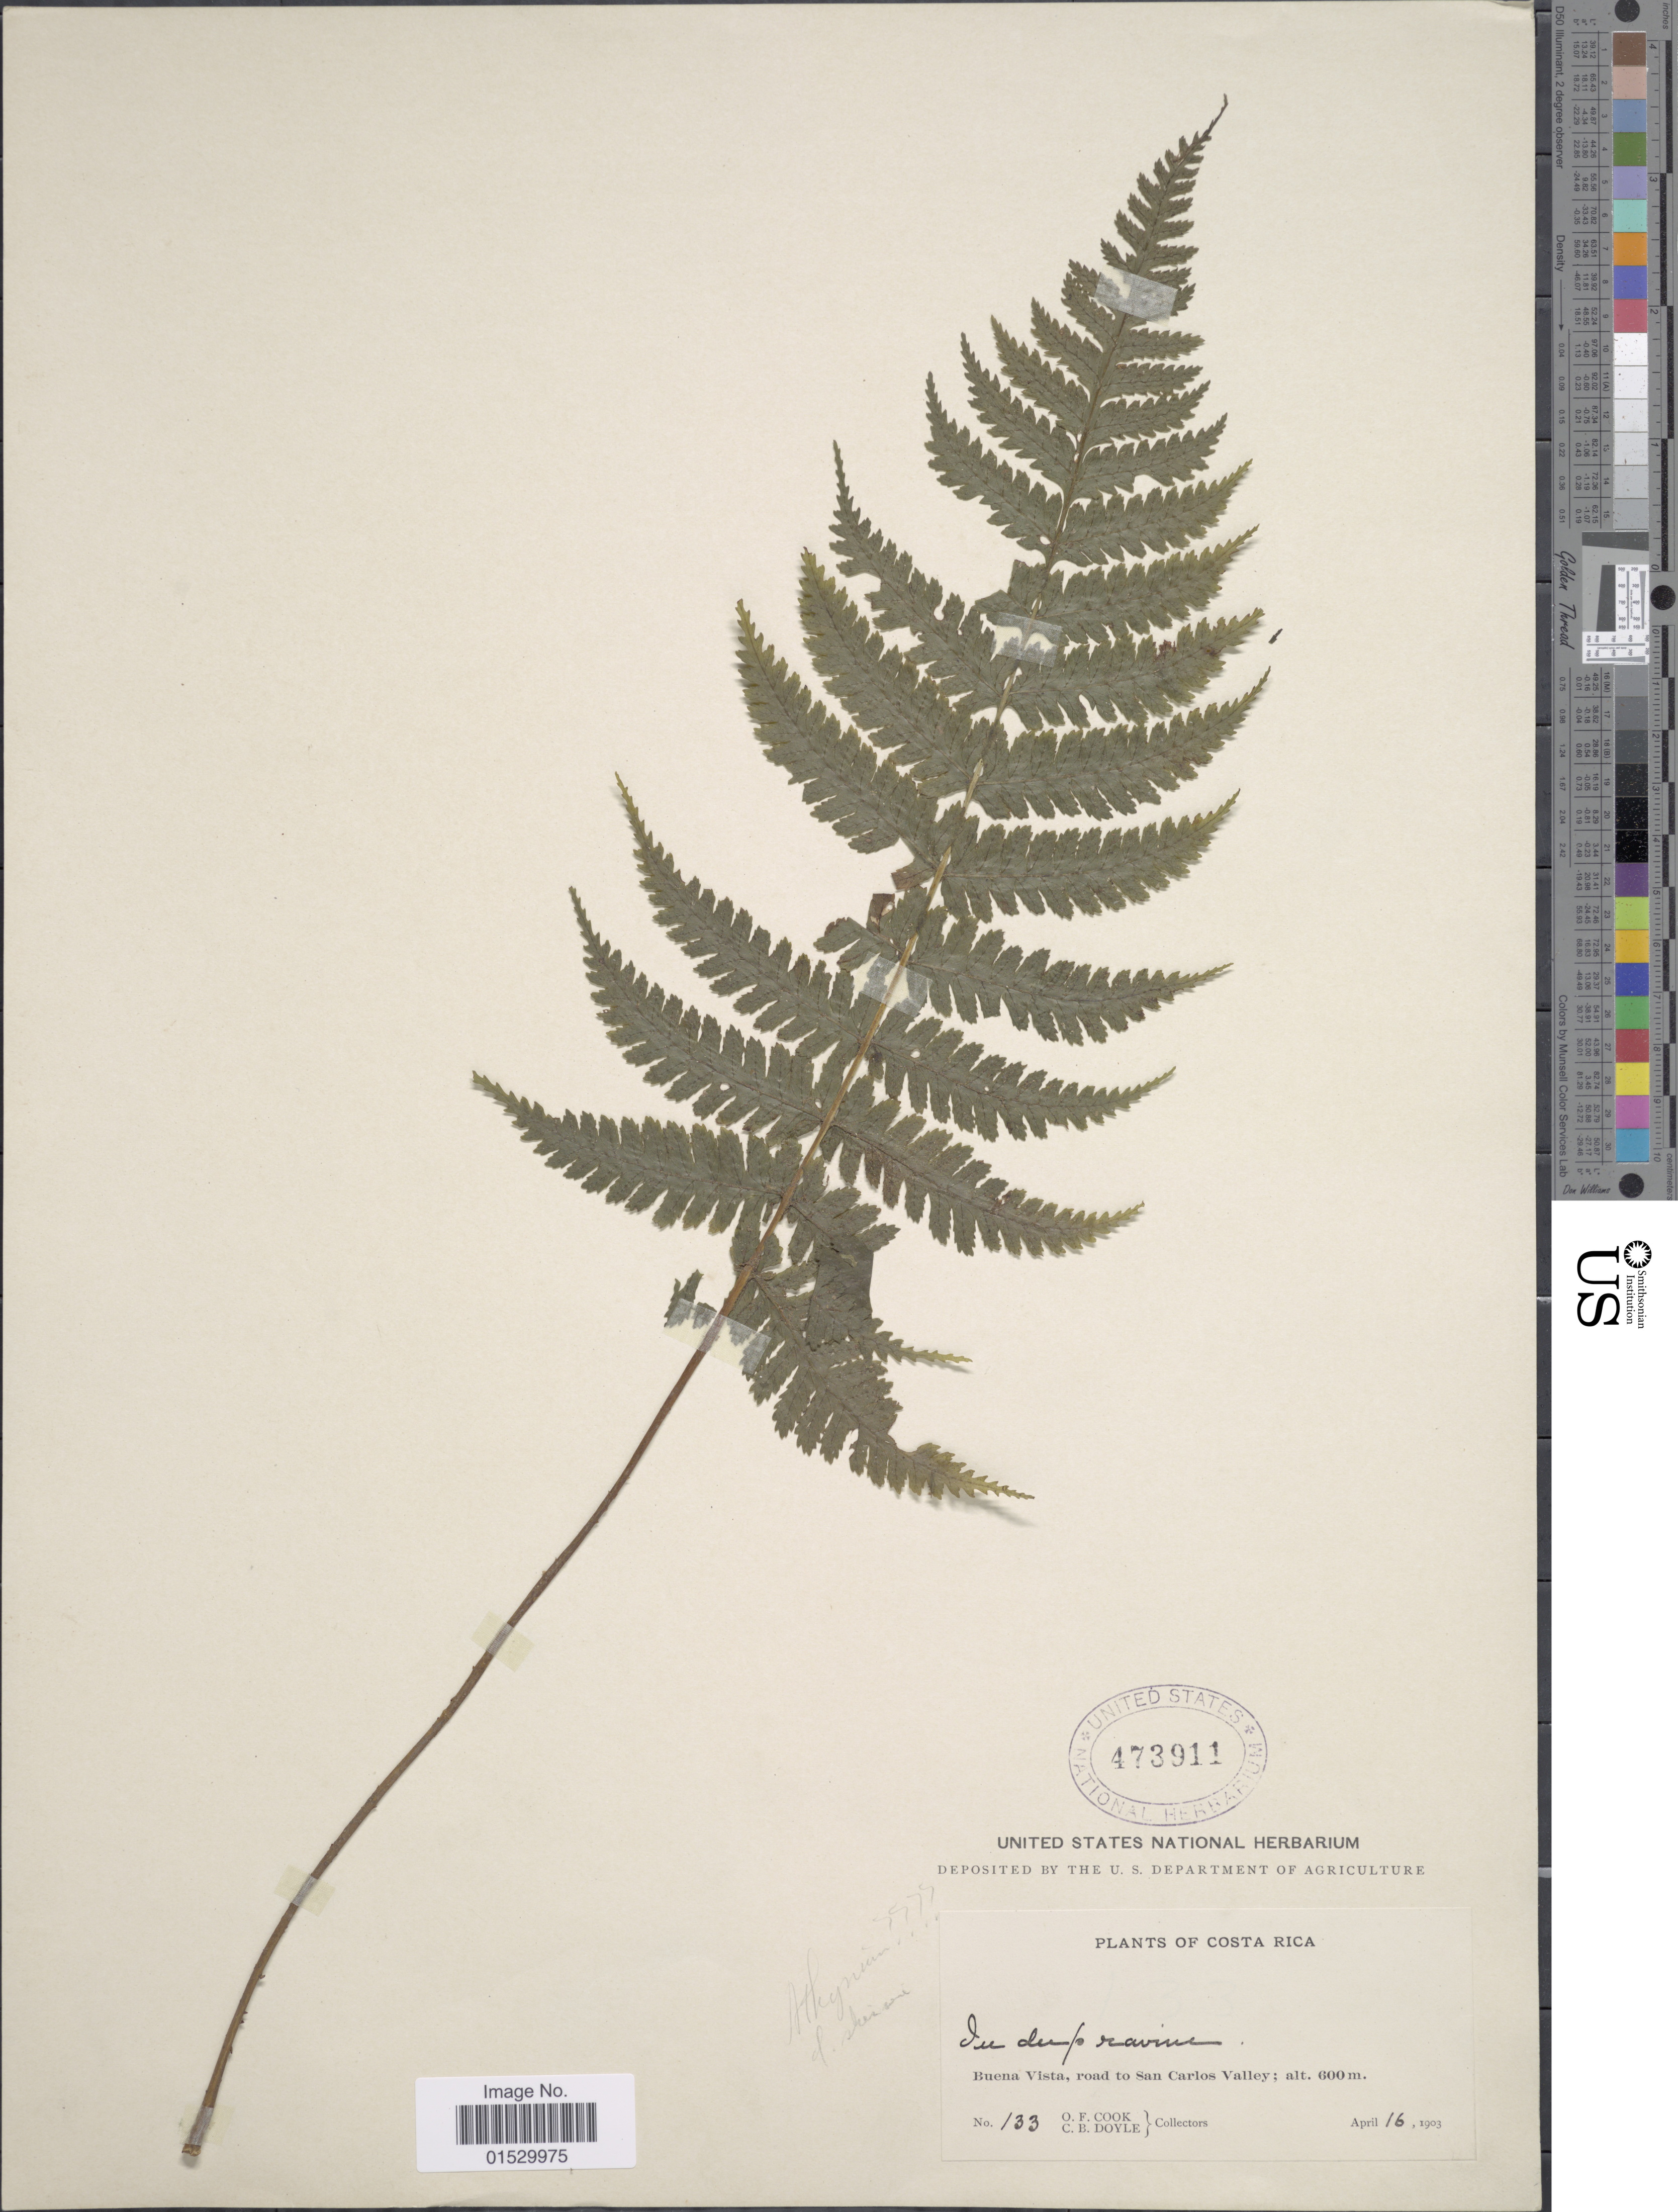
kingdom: Plantae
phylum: Tracheophyta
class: Polypodiopsida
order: Polypodiales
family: Athyriaceae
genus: Athyrium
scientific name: Athyrium skinneri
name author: (Baker) Diels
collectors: O. F. Cook & C. Doyle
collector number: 133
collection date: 1903-04-16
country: Costa Rica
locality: Buena Vista, road to San Carlos Valley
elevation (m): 600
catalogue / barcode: US 473911